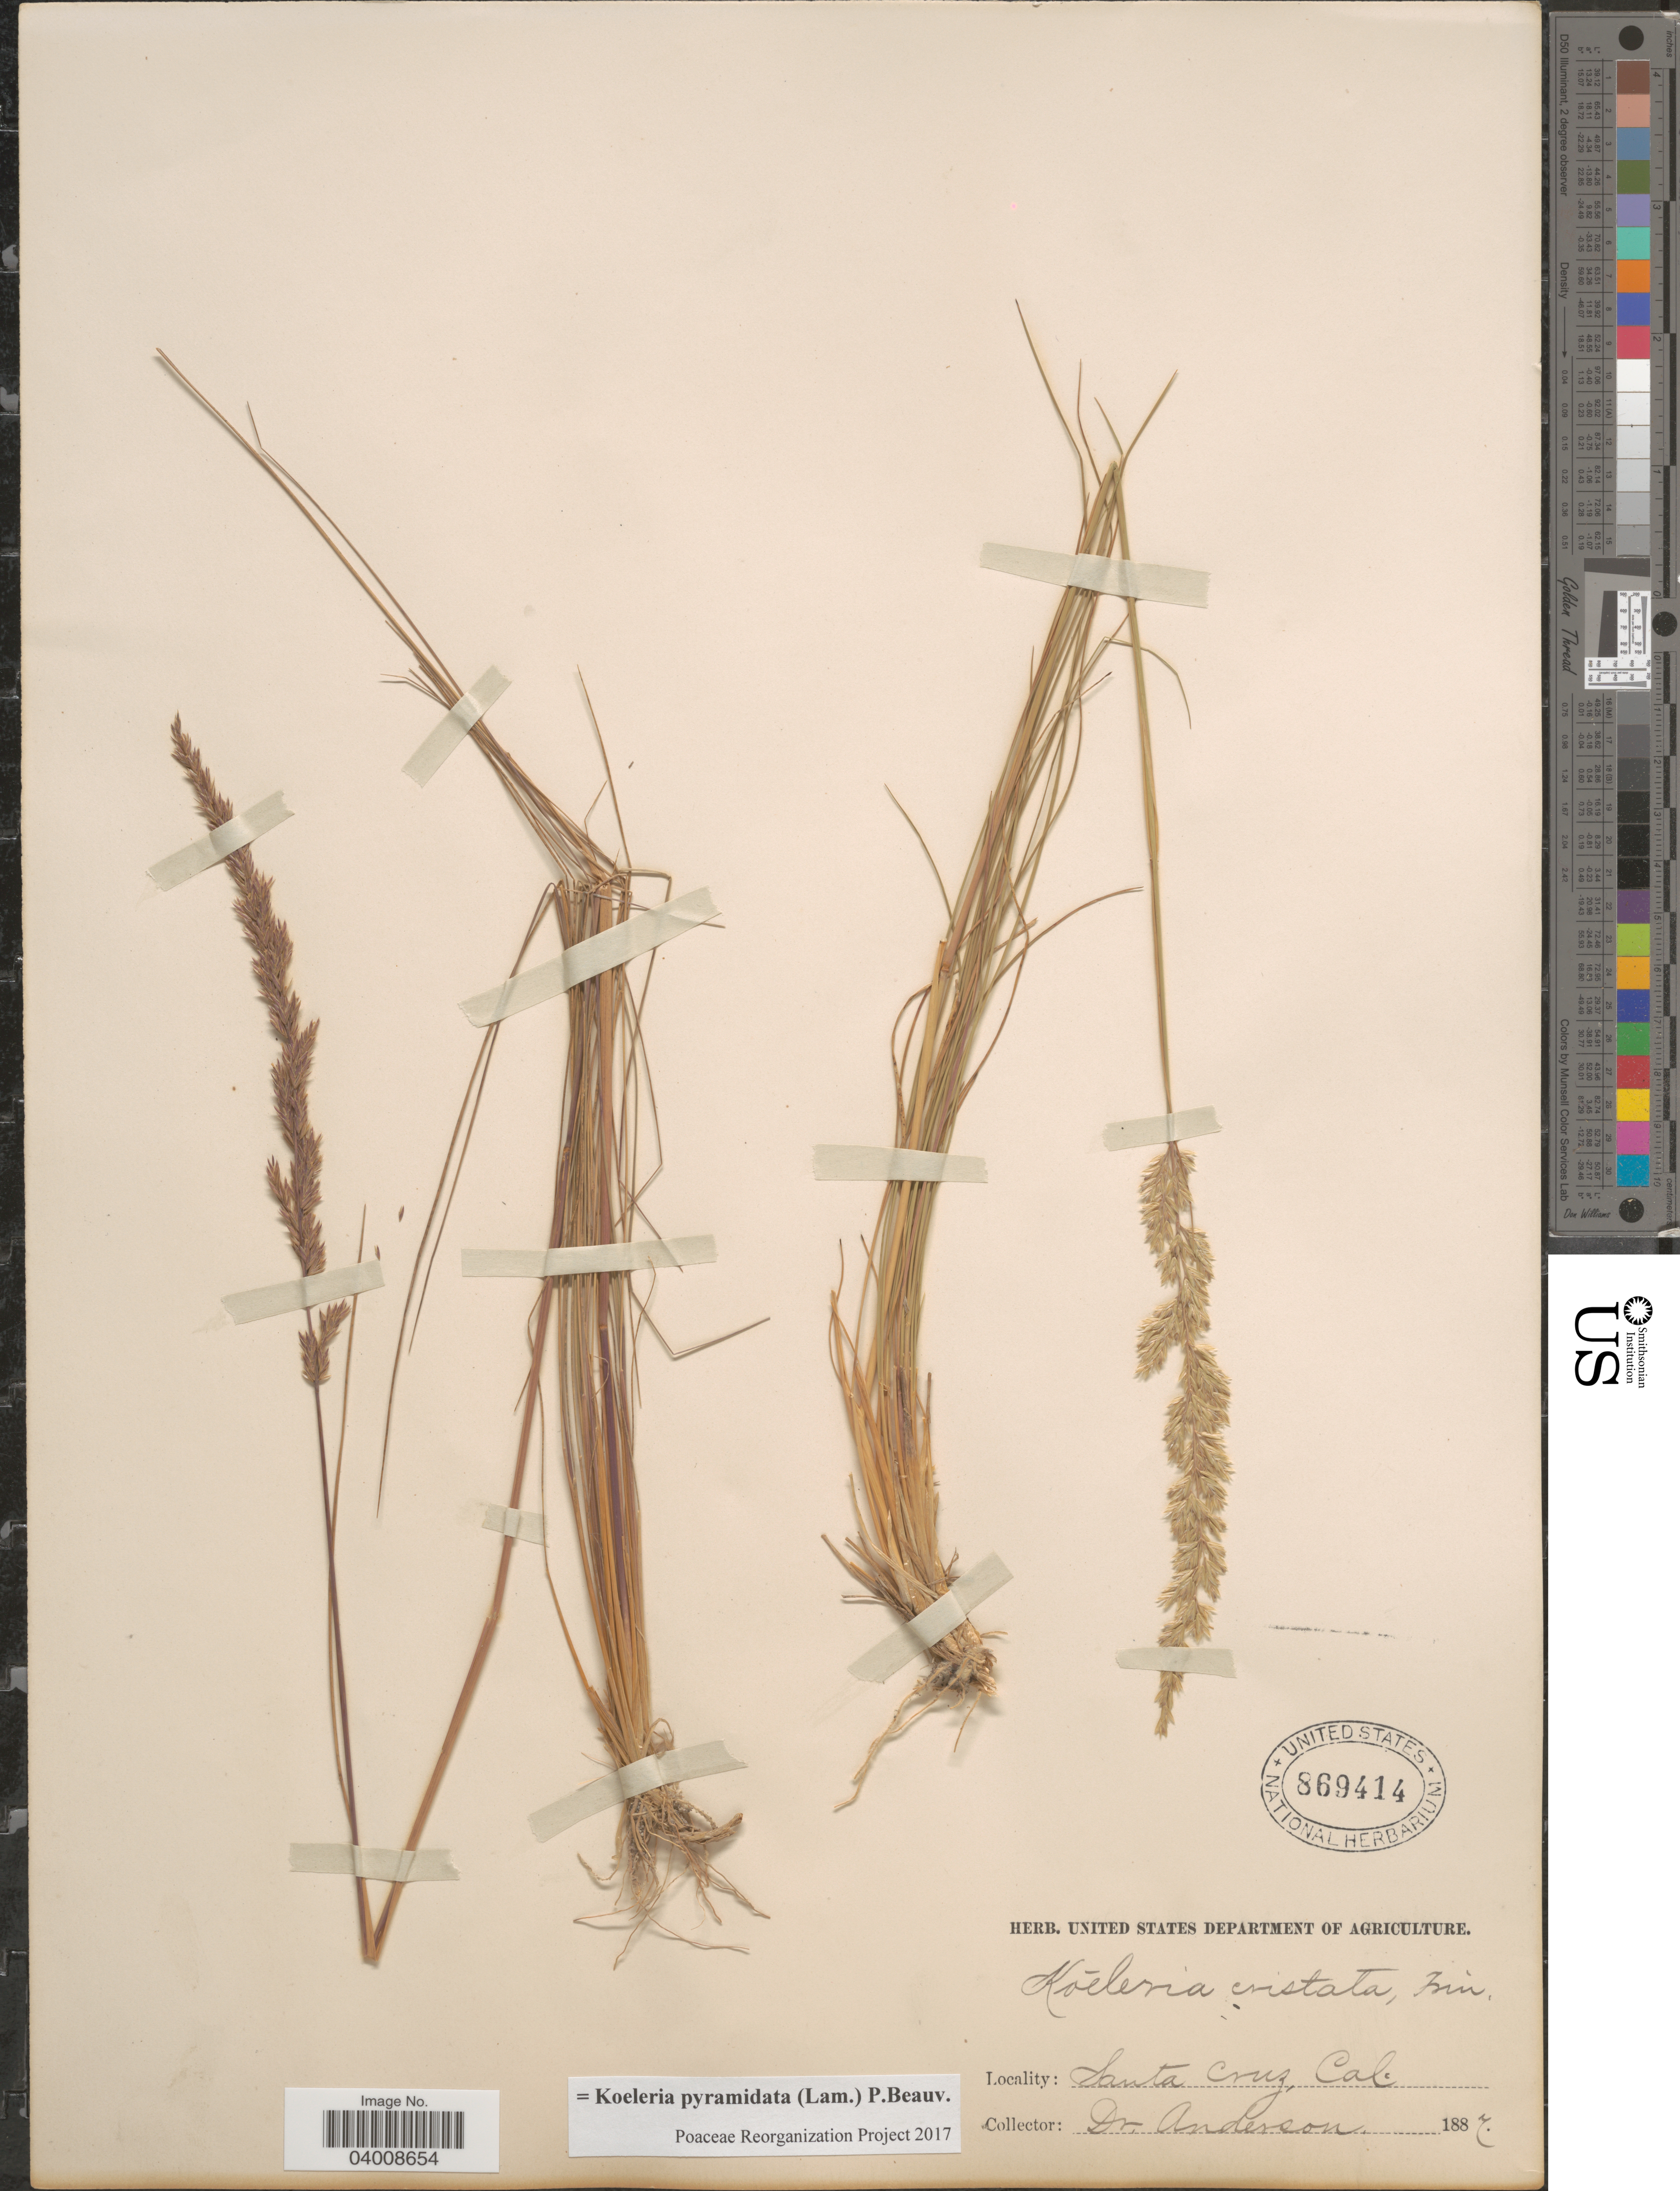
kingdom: Plantae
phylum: Tracheophyta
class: Liliopsida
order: Poales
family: Poaceae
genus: Koeleria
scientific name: Koeleria pyramidata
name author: (Lam.) P. Beauv.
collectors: -. Anderson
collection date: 1887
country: United States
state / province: California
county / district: Santa Cruz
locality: Santa Cruz.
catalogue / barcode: US 869414